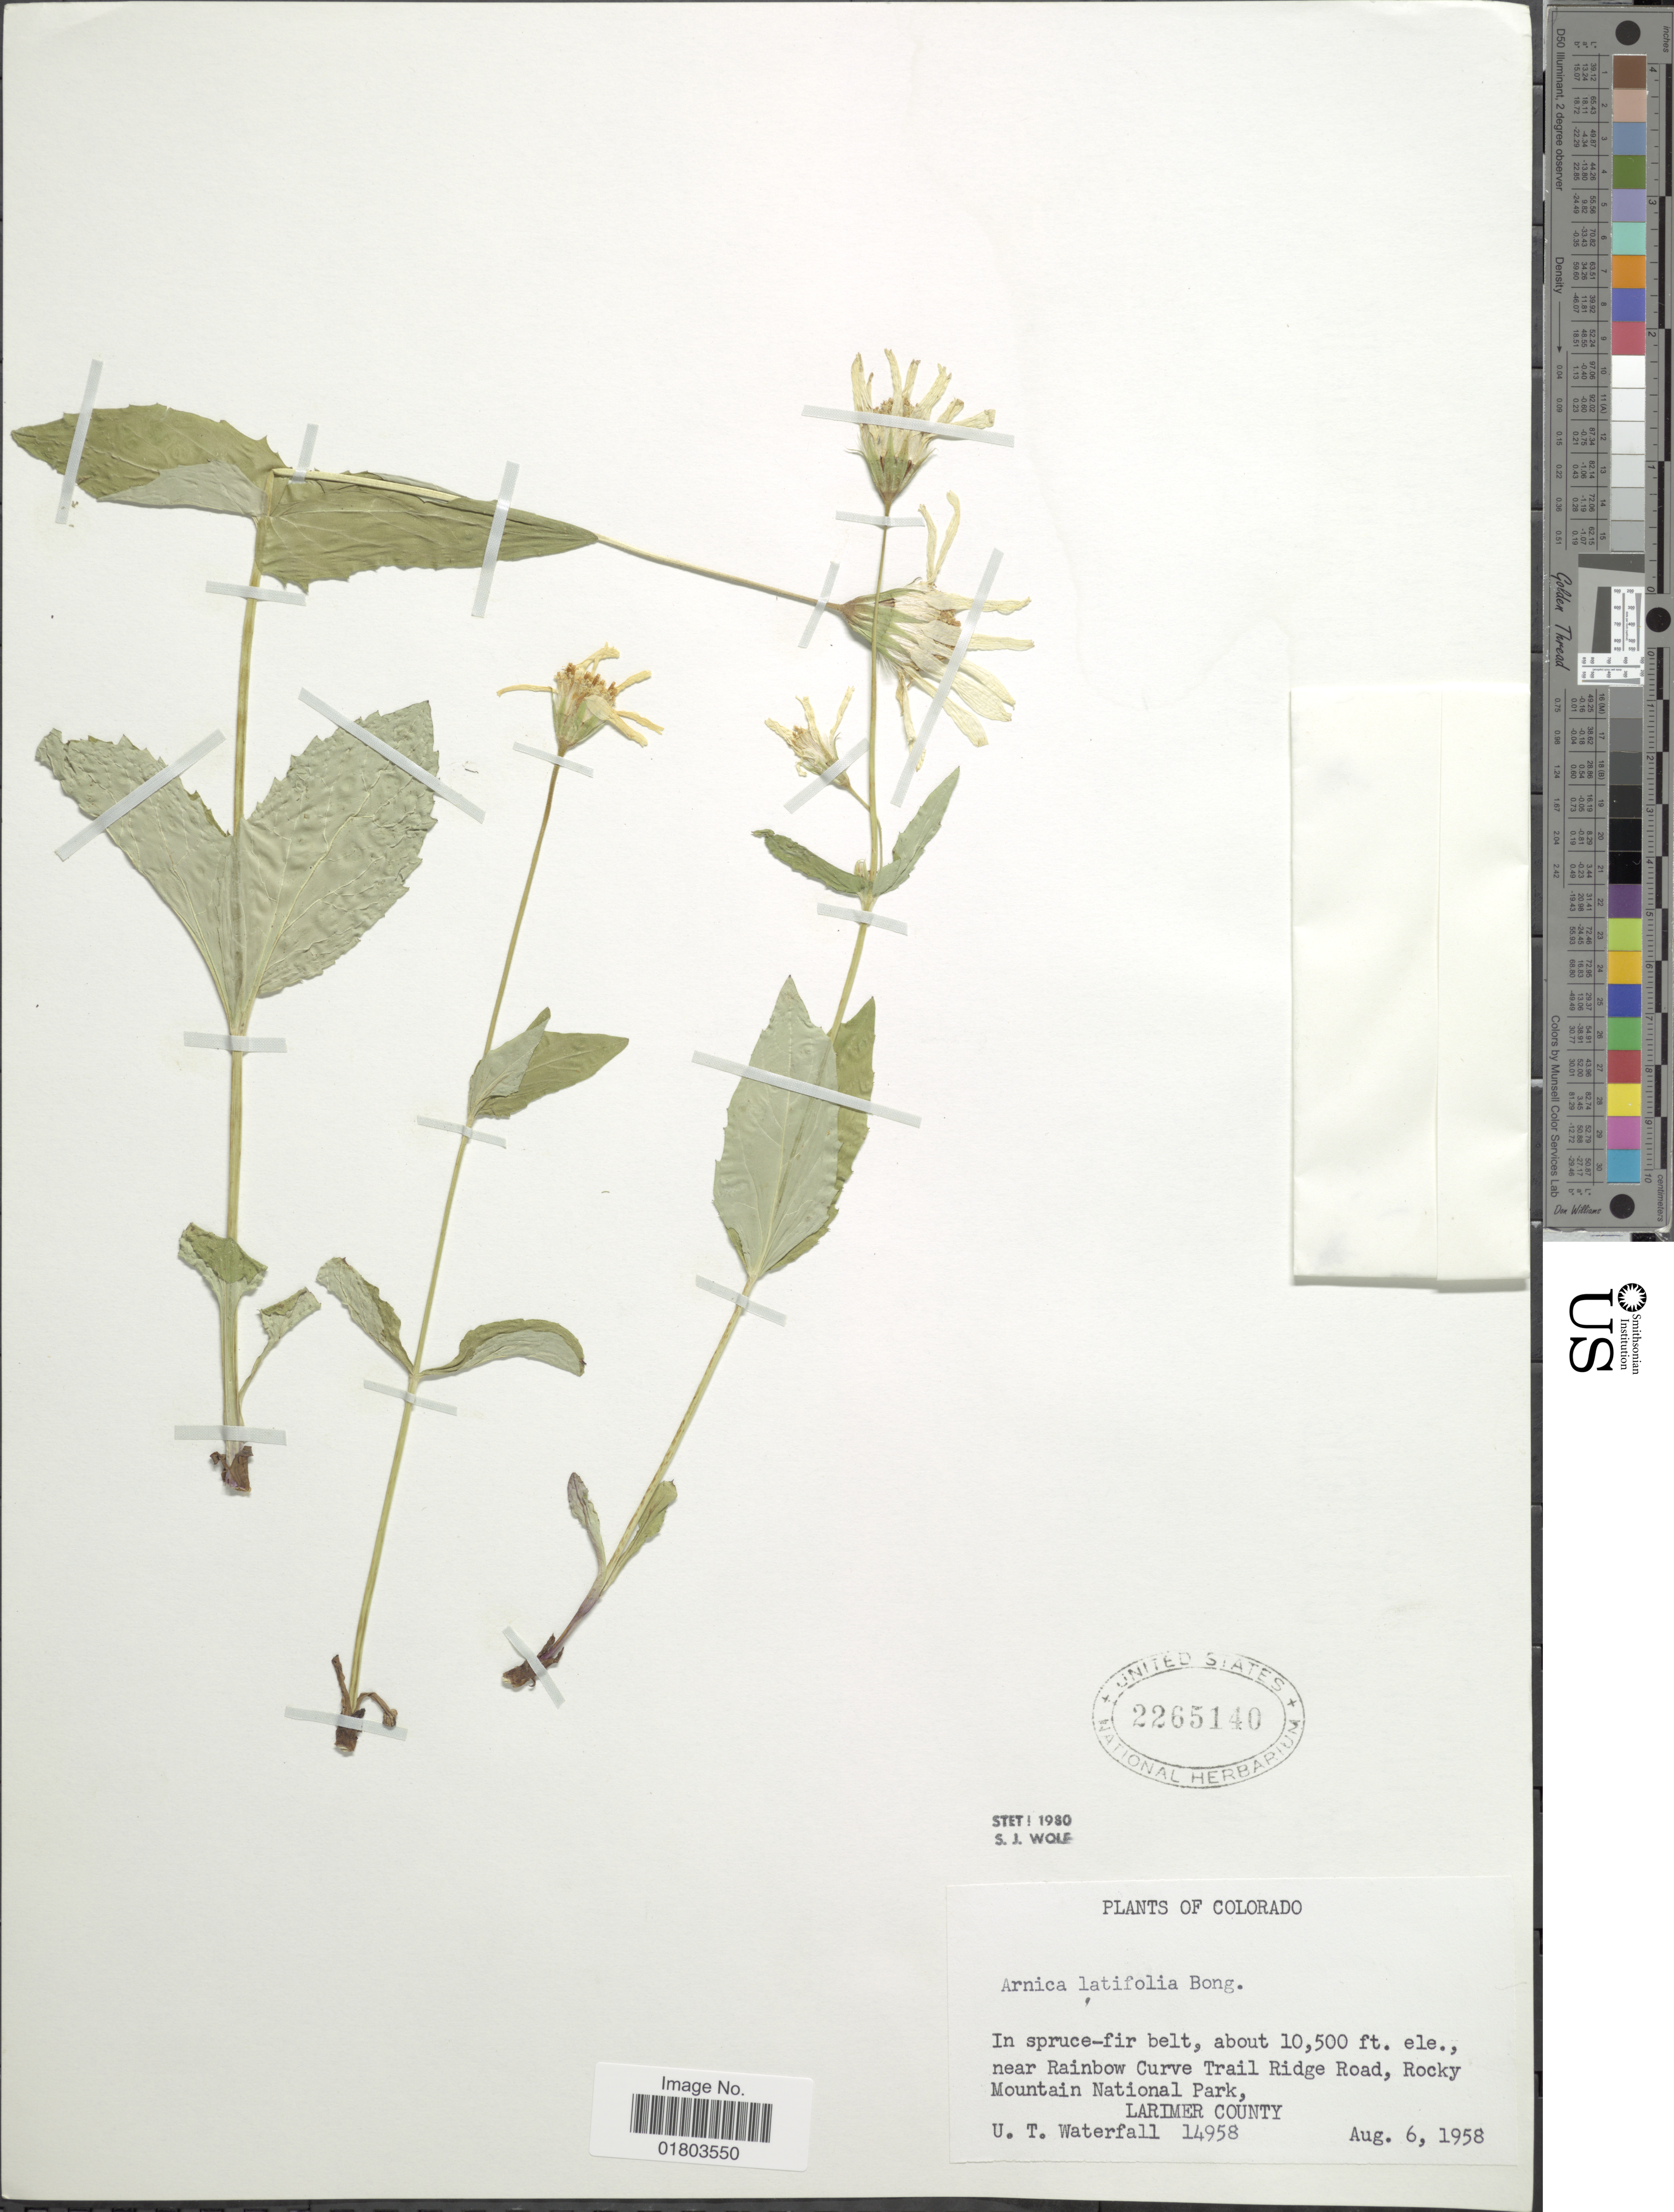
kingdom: Plantae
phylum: Tracheophyta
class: Magnoliopsida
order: Asterales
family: Asteraceae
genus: Arnica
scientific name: Arnica latifolia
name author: Bong.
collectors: U. T. Waterfall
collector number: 14958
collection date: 1958-08-06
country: United States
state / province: Colorado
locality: In spruce-fir belt, near Rainbow Curve Trail Ridge Road, Rocky Mountain National Park, Larimer County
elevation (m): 3200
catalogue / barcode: US 2265140